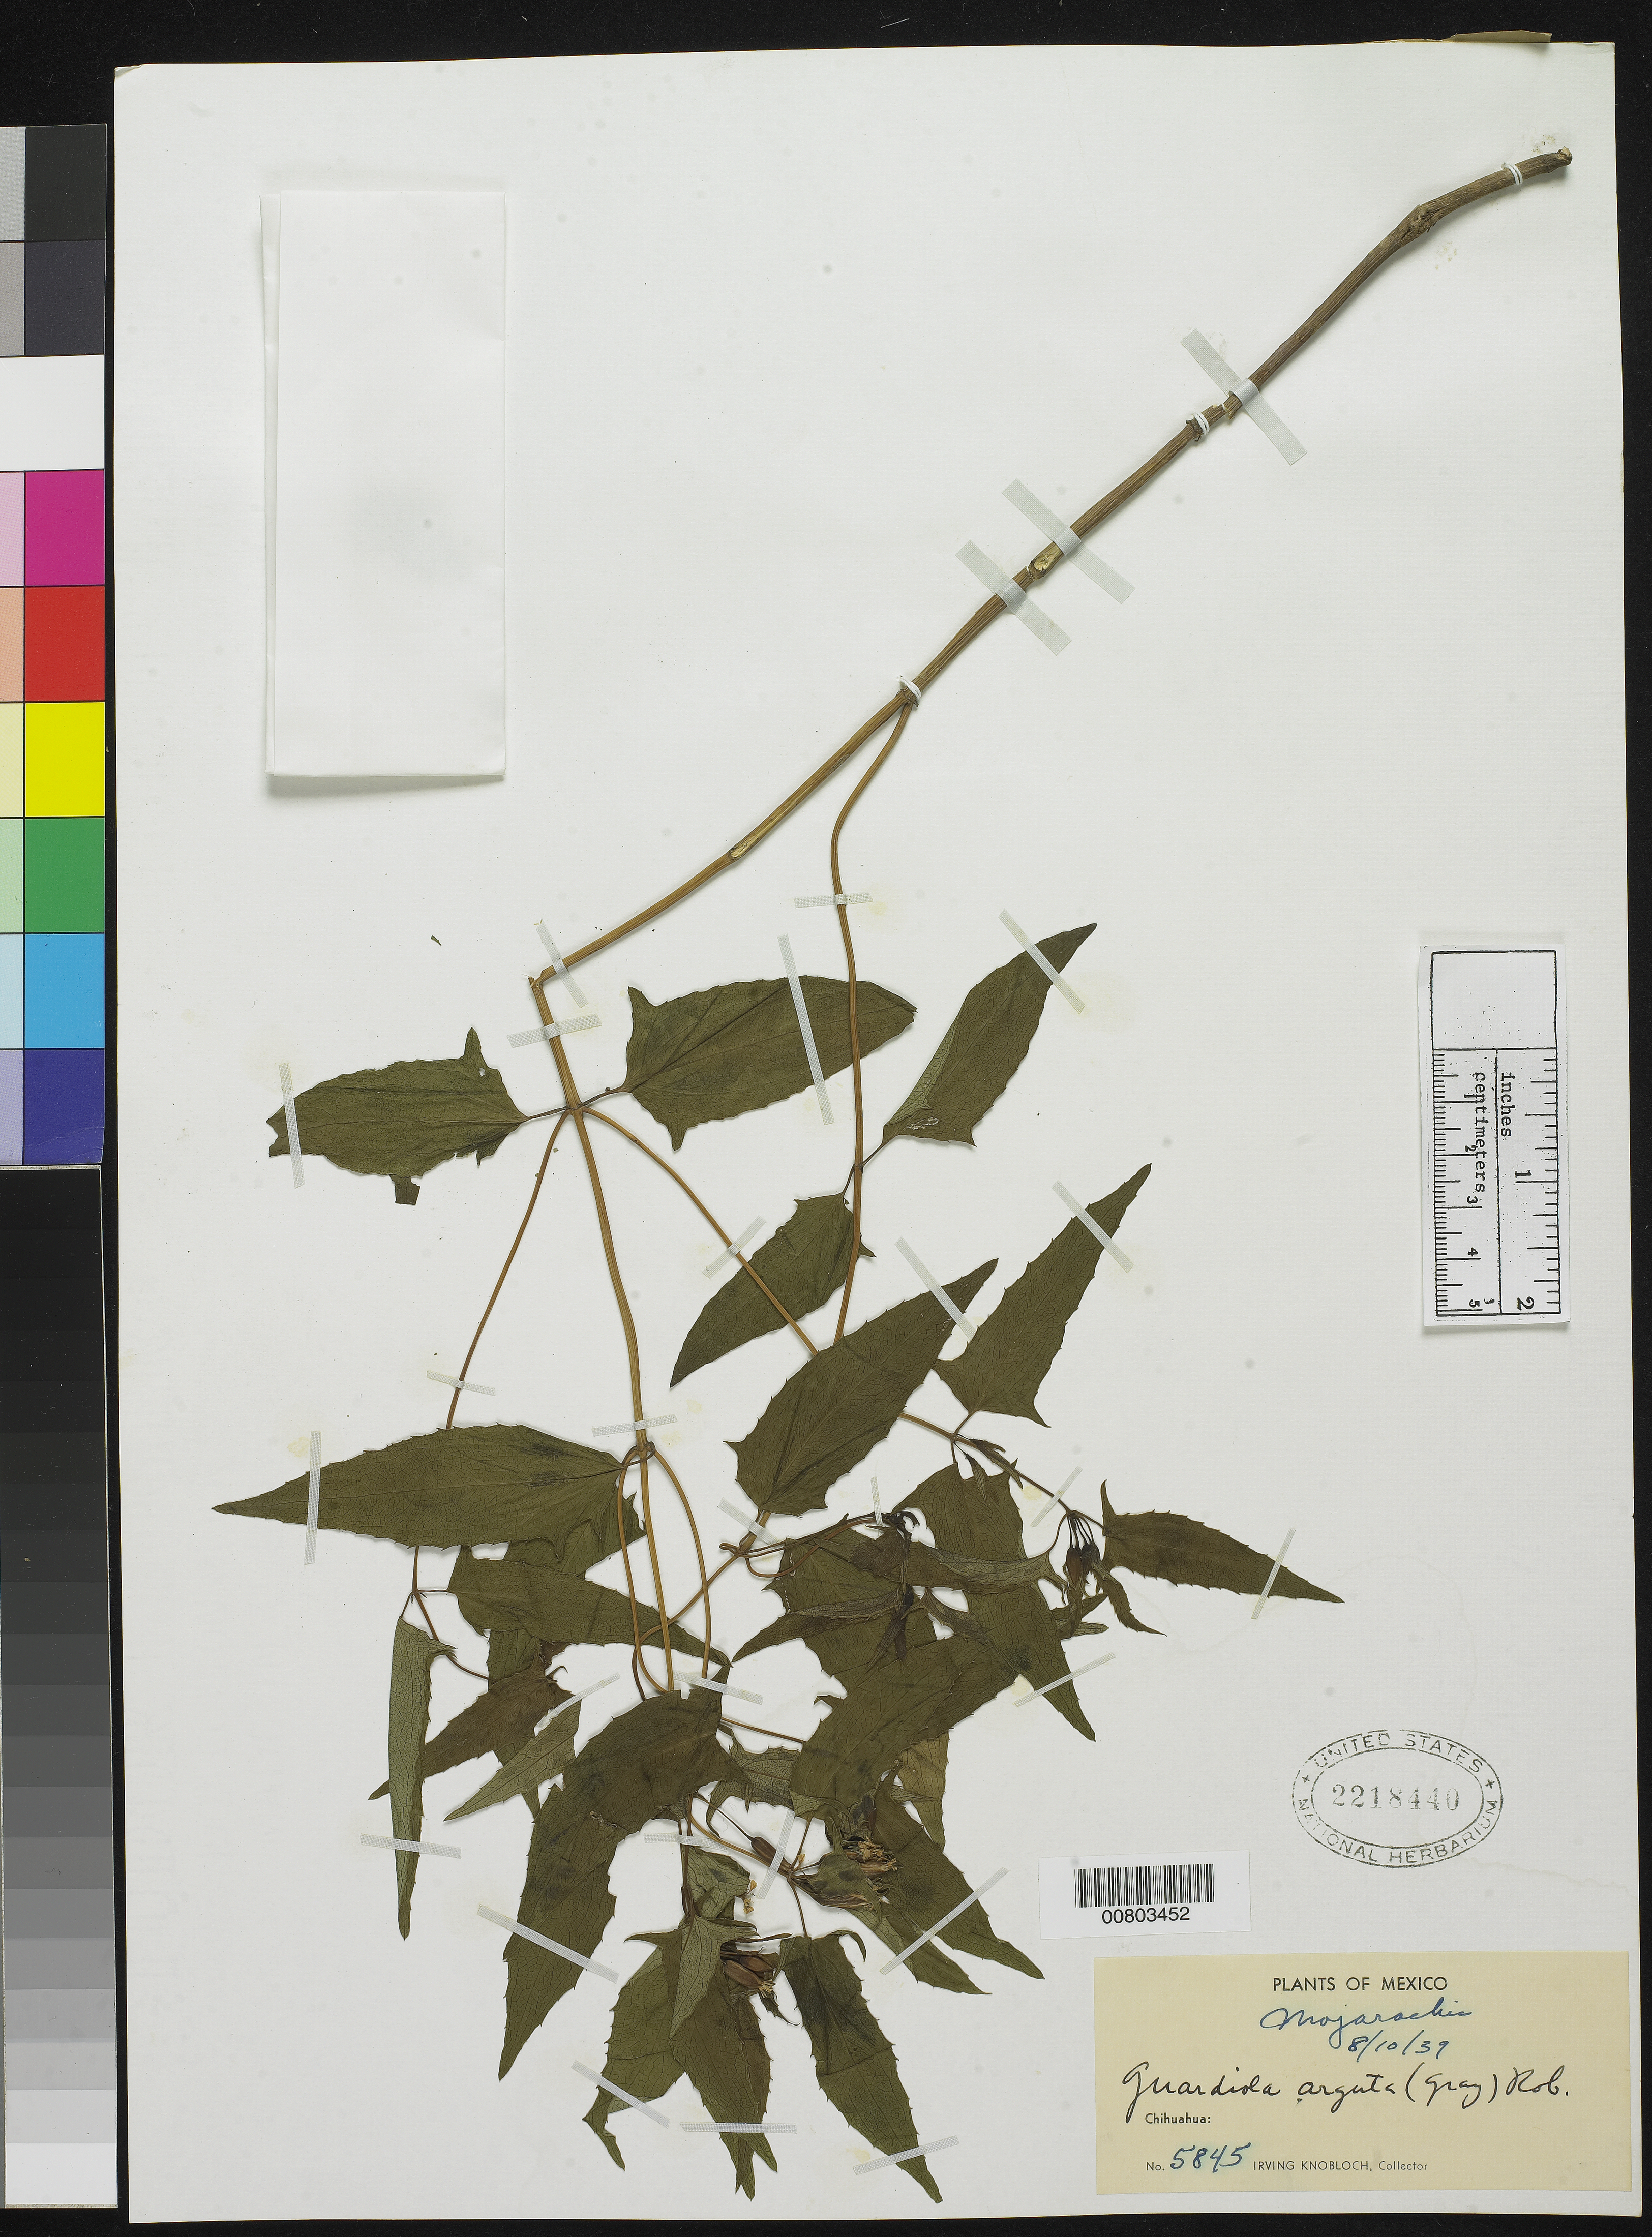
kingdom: Plantae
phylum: Tracheophyta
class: Magnoliopsida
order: Asterales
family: Asteraceae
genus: Guardiola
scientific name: Guardiola arguta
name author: (A. Gray) B.L. Rob.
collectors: I. W. Knobloch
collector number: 5845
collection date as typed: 10 Aug 1939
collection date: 1939-08-10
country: Mexico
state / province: Chihuahua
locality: Mojarachic, Chihuahua.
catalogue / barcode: US 2218440